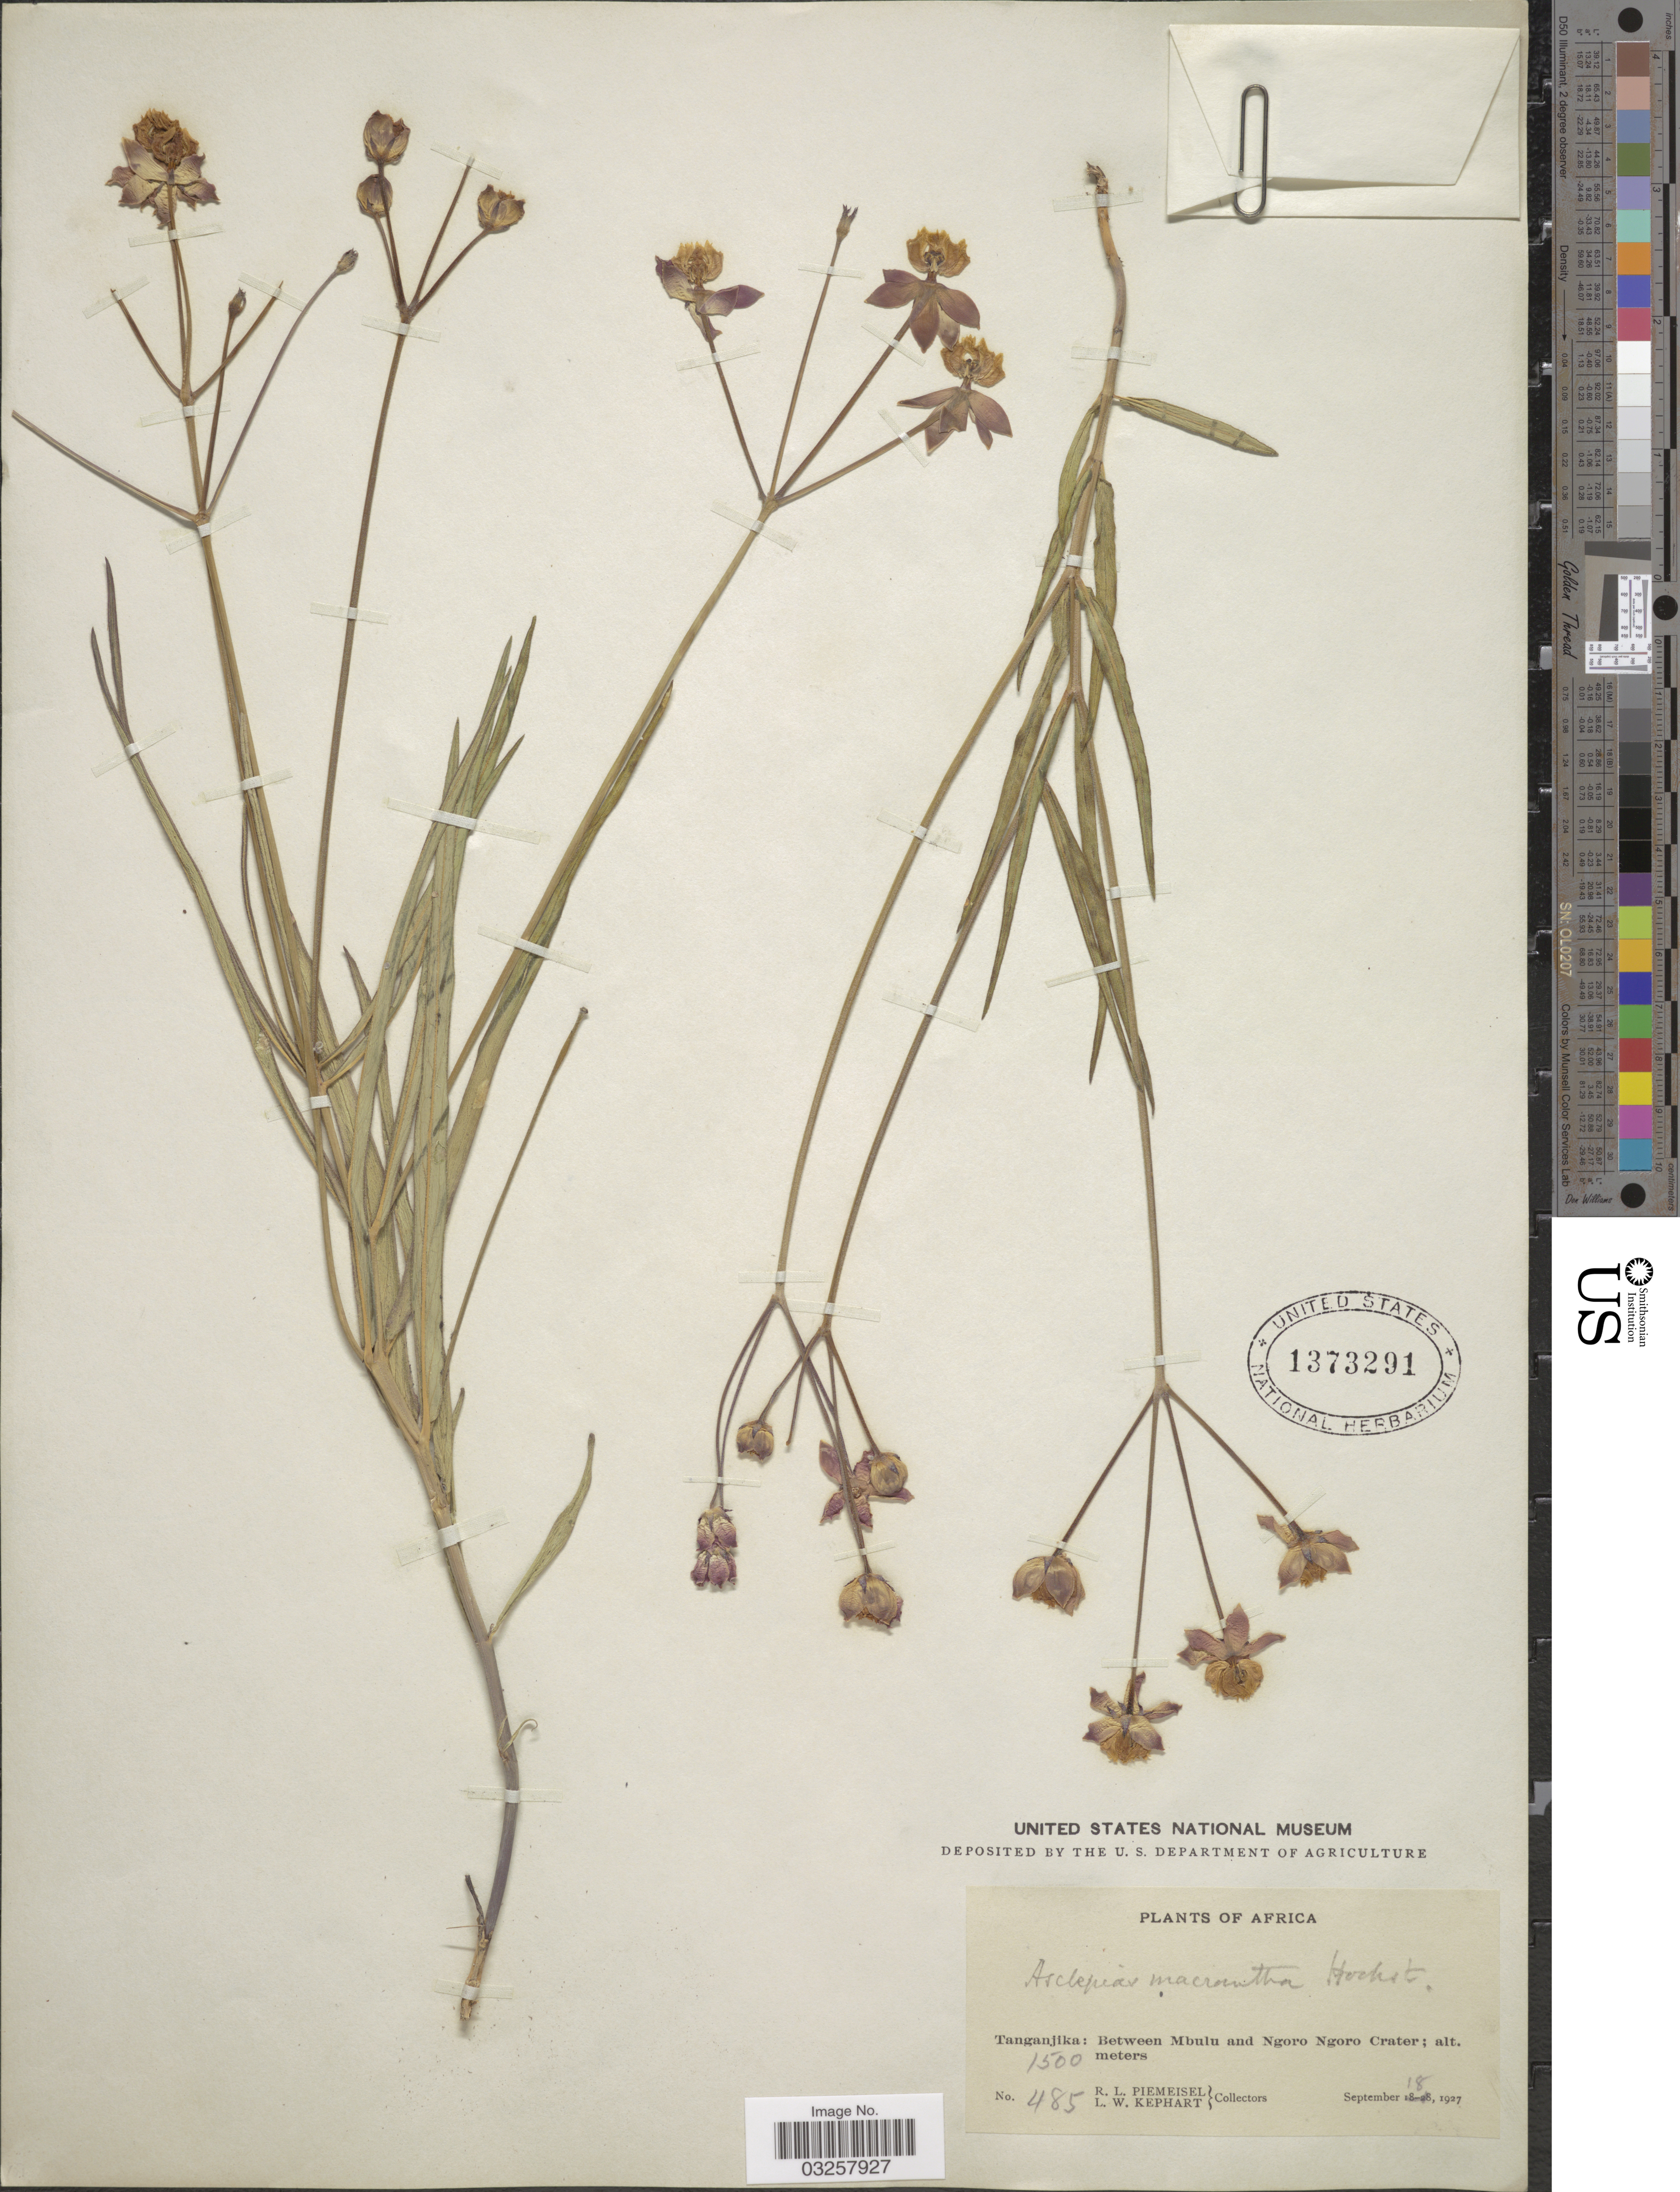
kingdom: Plantae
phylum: Tracheophyta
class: Magnoliopsida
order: Gentianales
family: Apocynaceae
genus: Stathmostelma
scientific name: Stathmostelma pedunculatum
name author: (Decne.) K. Schum.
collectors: R. L. Piemeisel & L. W. Kephart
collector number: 485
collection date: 1927-09-18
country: Tanzania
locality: Tanganjika: Between Mbulu and Ngoro Ngoro Crater.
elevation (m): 1500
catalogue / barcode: US 1373291